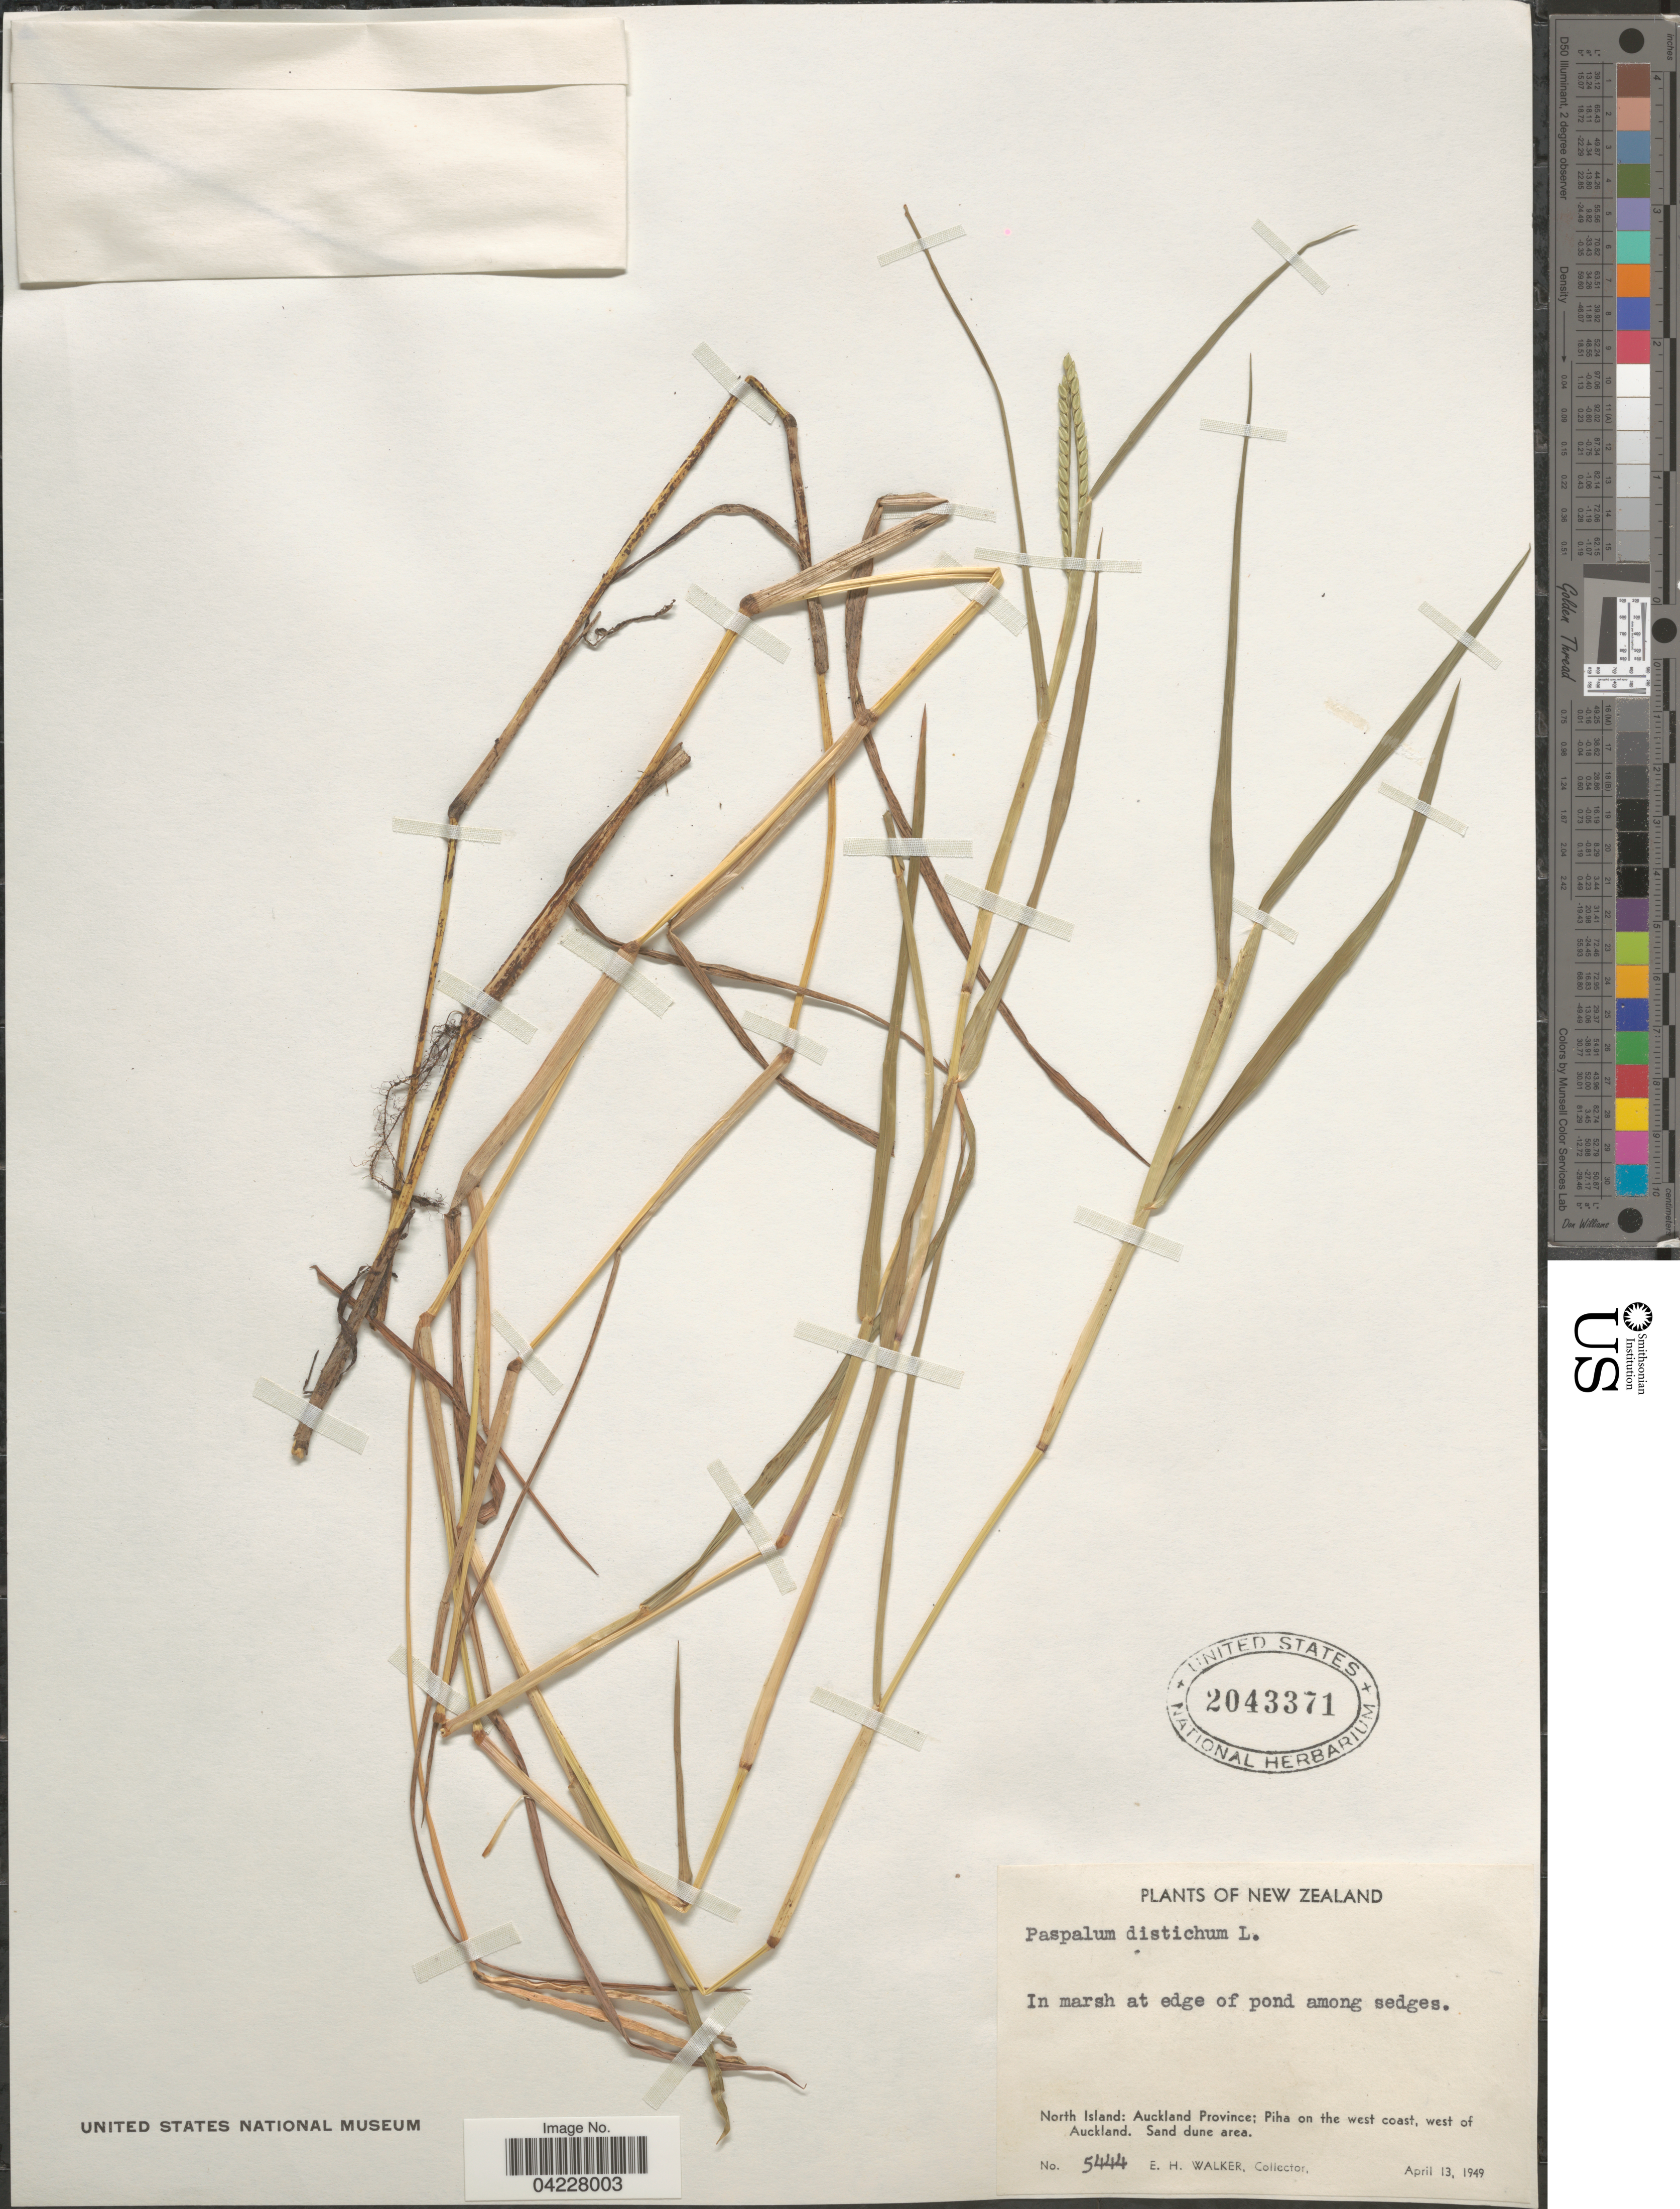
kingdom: Plantae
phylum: Tracheophyta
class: Liliopsida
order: Poales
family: Poaceae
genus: Paspalum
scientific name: Paspalum distichum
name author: L.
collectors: E. H. Walker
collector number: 5444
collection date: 1949-04-13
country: New Zealand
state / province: Auckland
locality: North Island: Piha on the west coast, west of Auckland.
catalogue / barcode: US 2043371